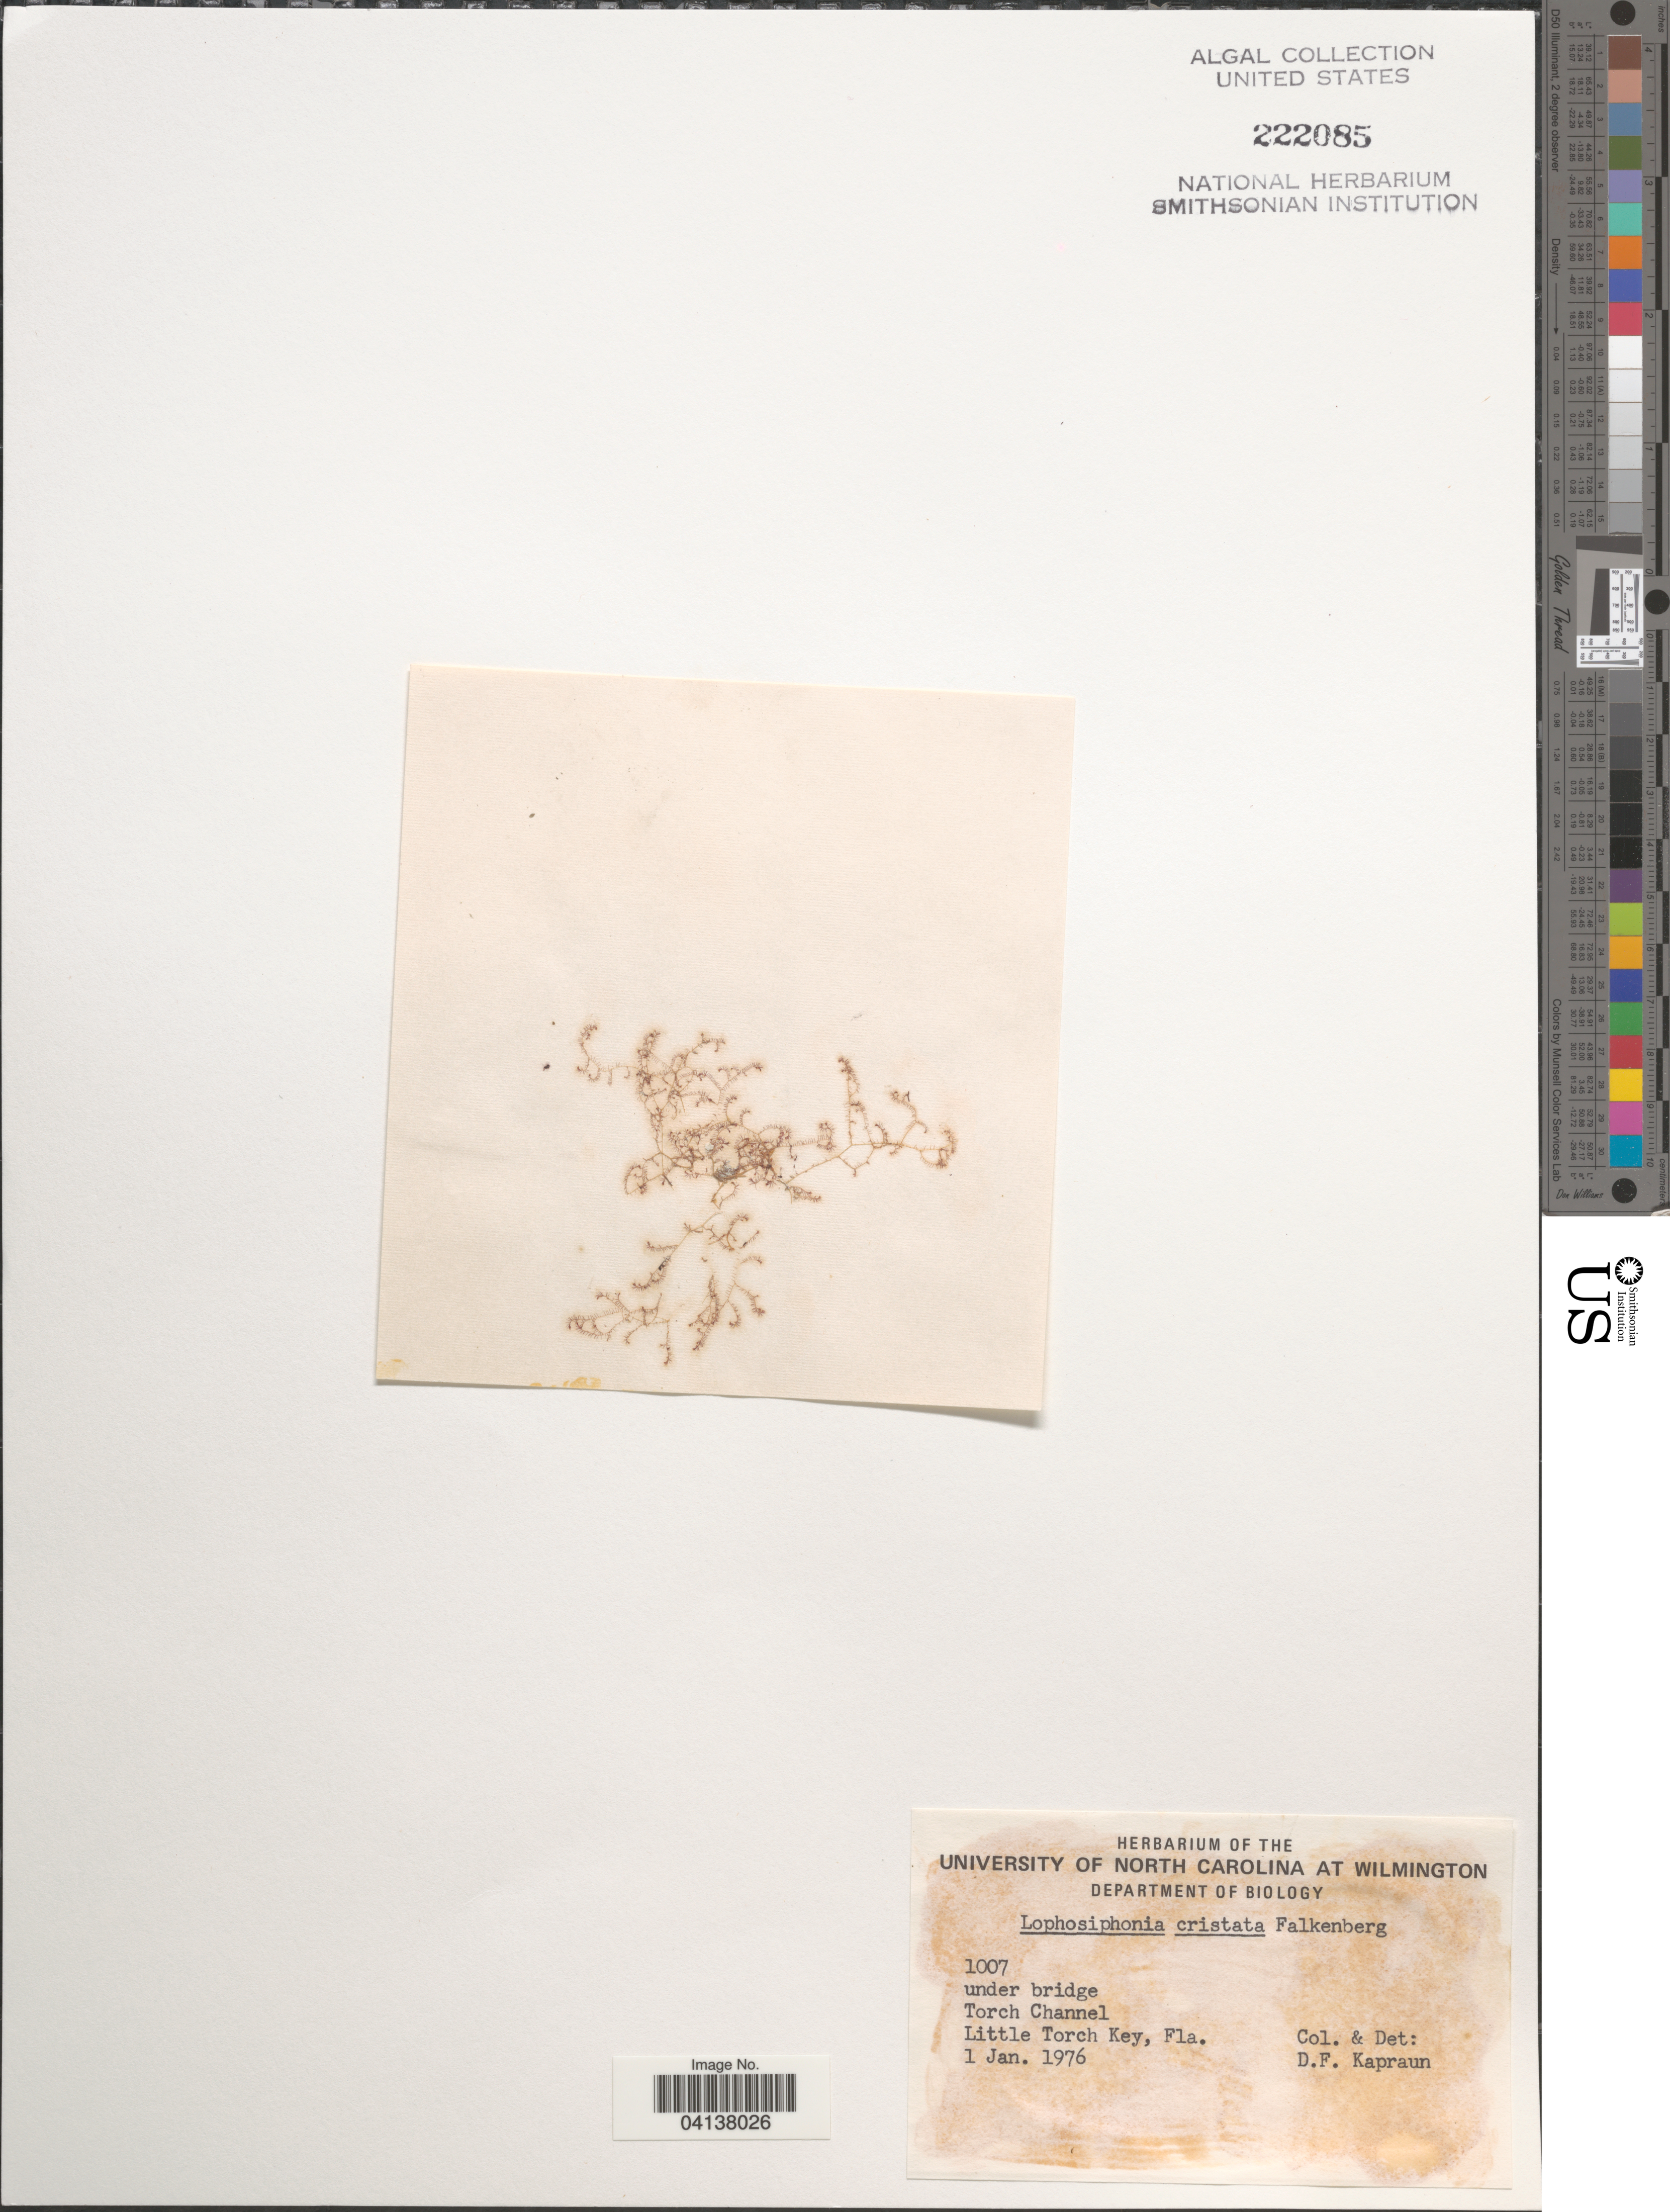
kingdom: Plantae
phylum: Rhodophyta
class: Florideophyceae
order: Ceramiales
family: Rhodomelaceae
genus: Lophosiphonia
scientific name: Lophosiphonia cristata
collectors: D. F. Kapraun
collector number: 1007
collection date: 1976-01-01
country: United States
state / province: Florida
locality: Under bridge. Torch Channel. Little Torch Key.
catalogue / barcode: US 222085